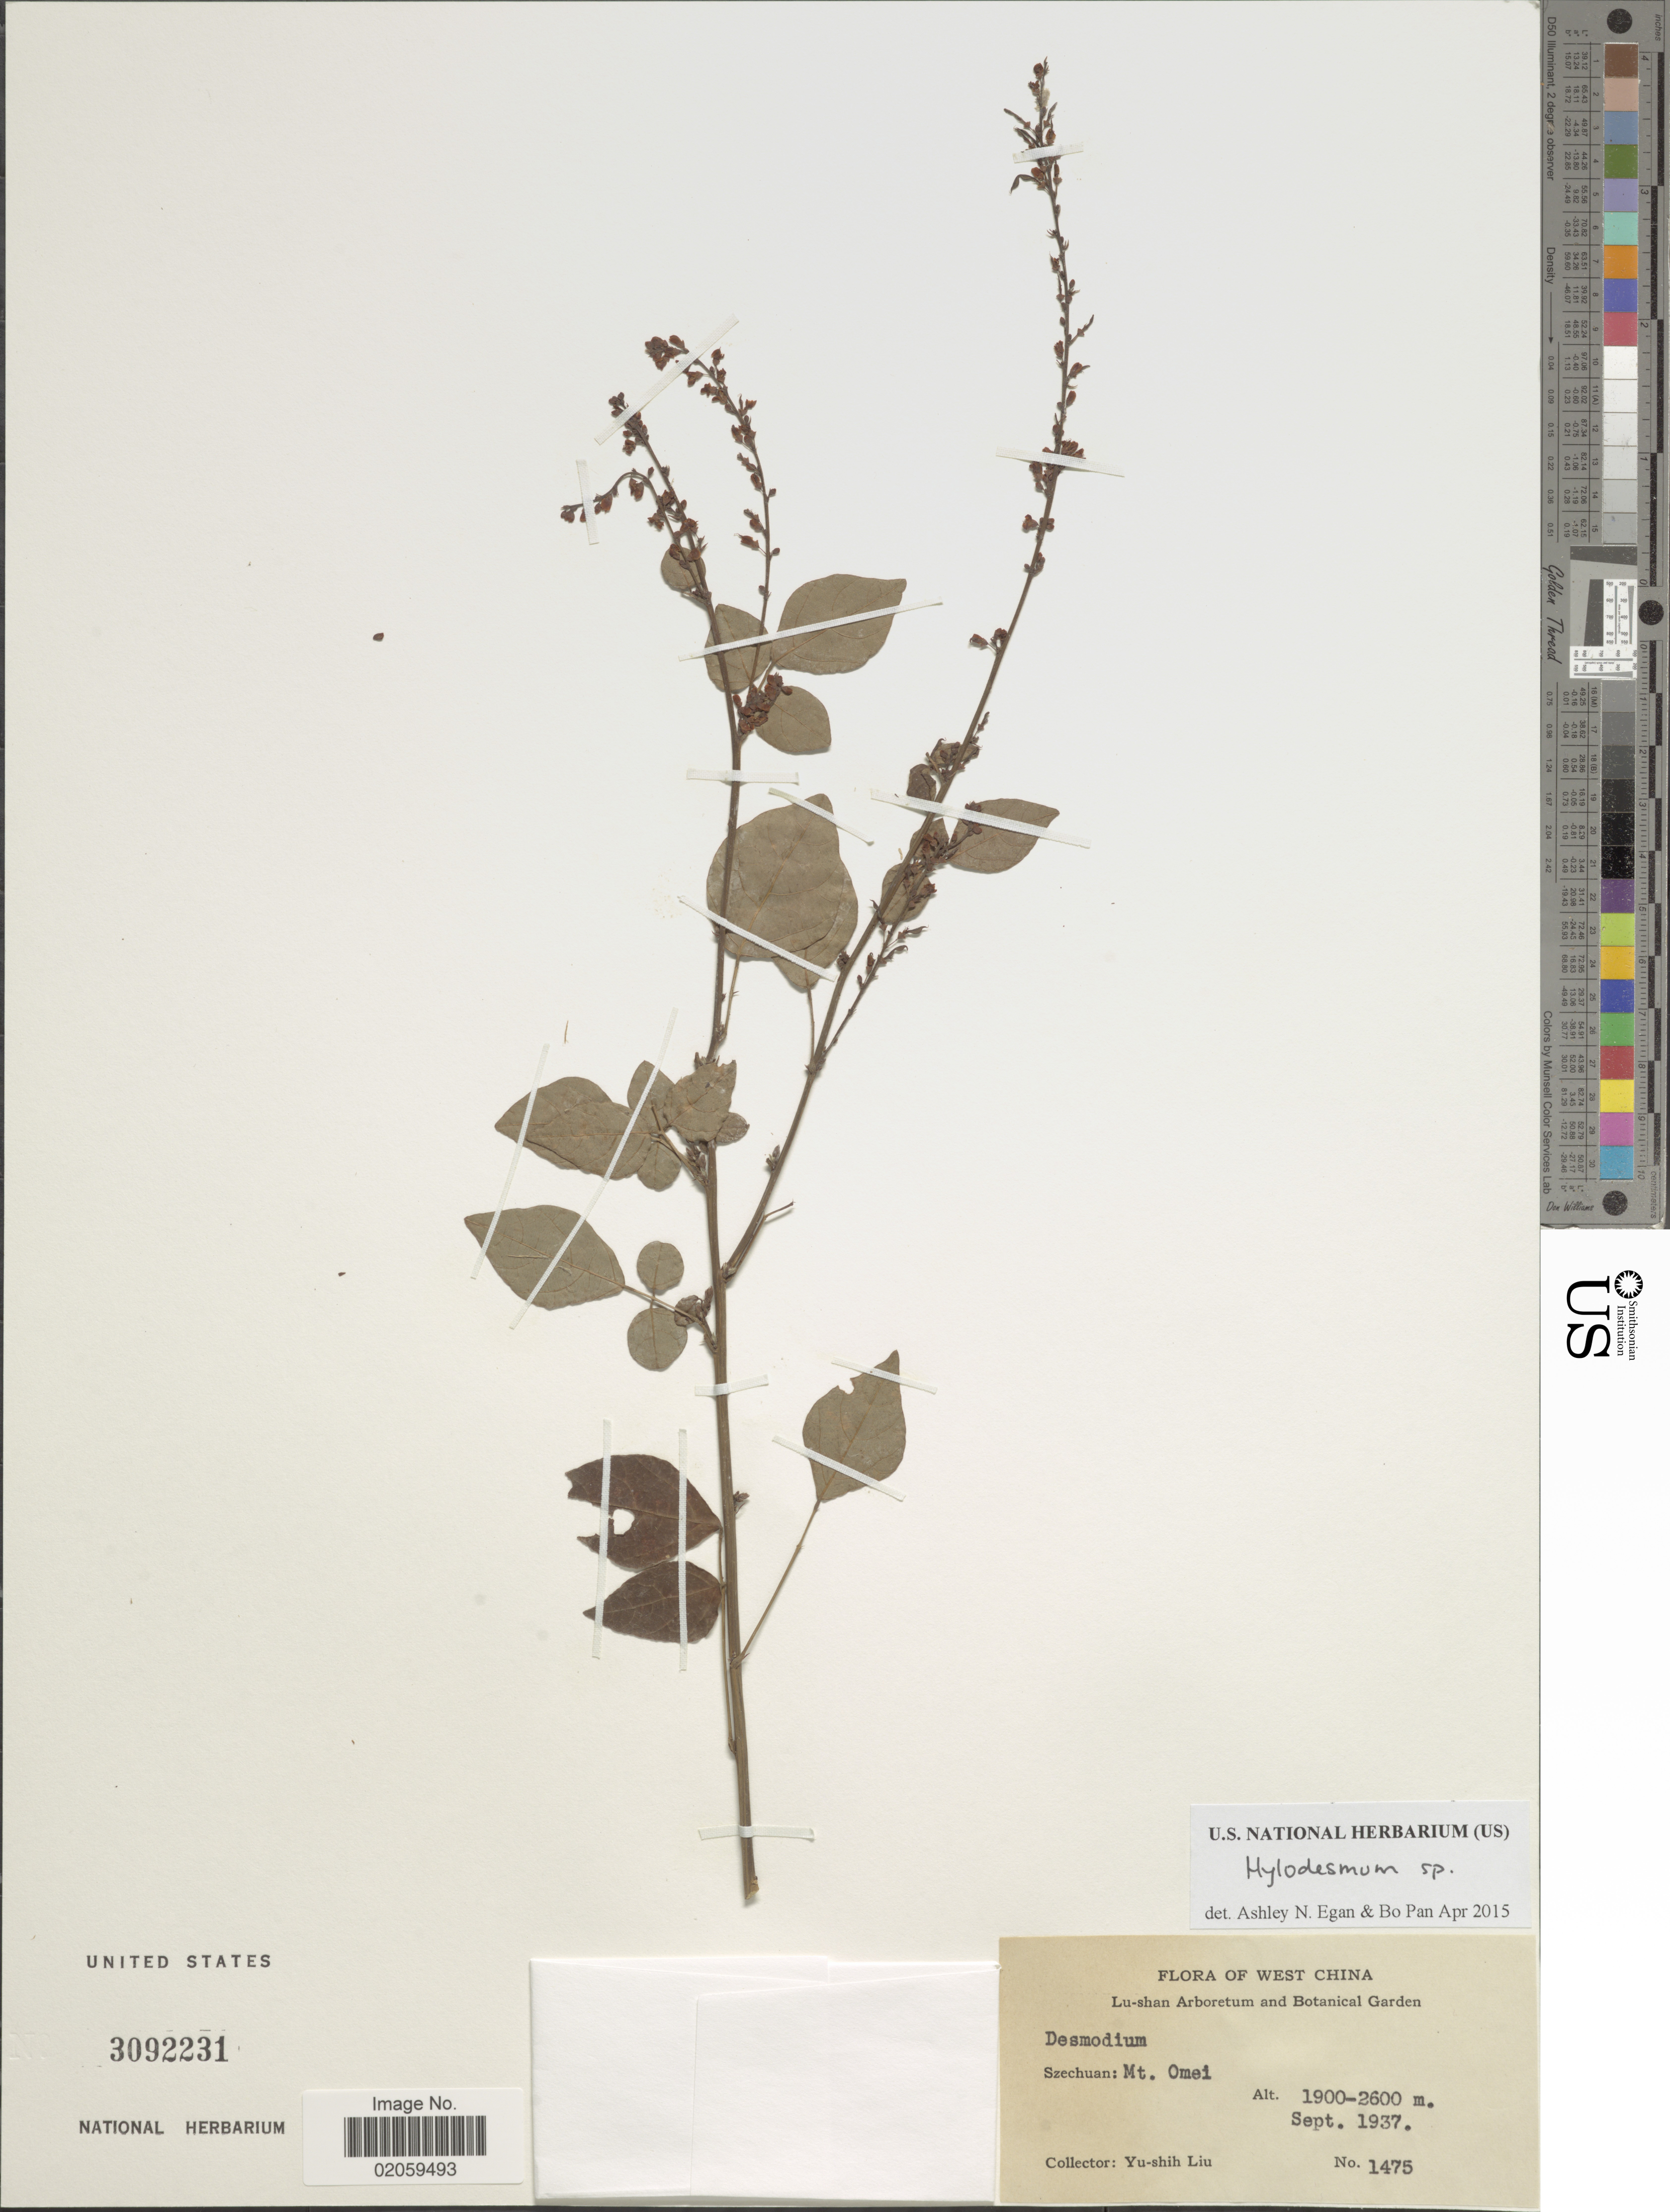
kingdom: Plantae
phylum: Tracheophyta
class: Magnoliopsida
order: Fabales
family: Fabaceae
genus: Hylodesmum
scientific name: Hylodesmum sp.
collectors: Y.-S. Liu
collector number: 1475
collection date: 1937-09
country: China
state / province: Sichuan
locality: West China, Szechuan, Mt. Omei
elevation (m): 1900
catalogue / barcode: US 3092231